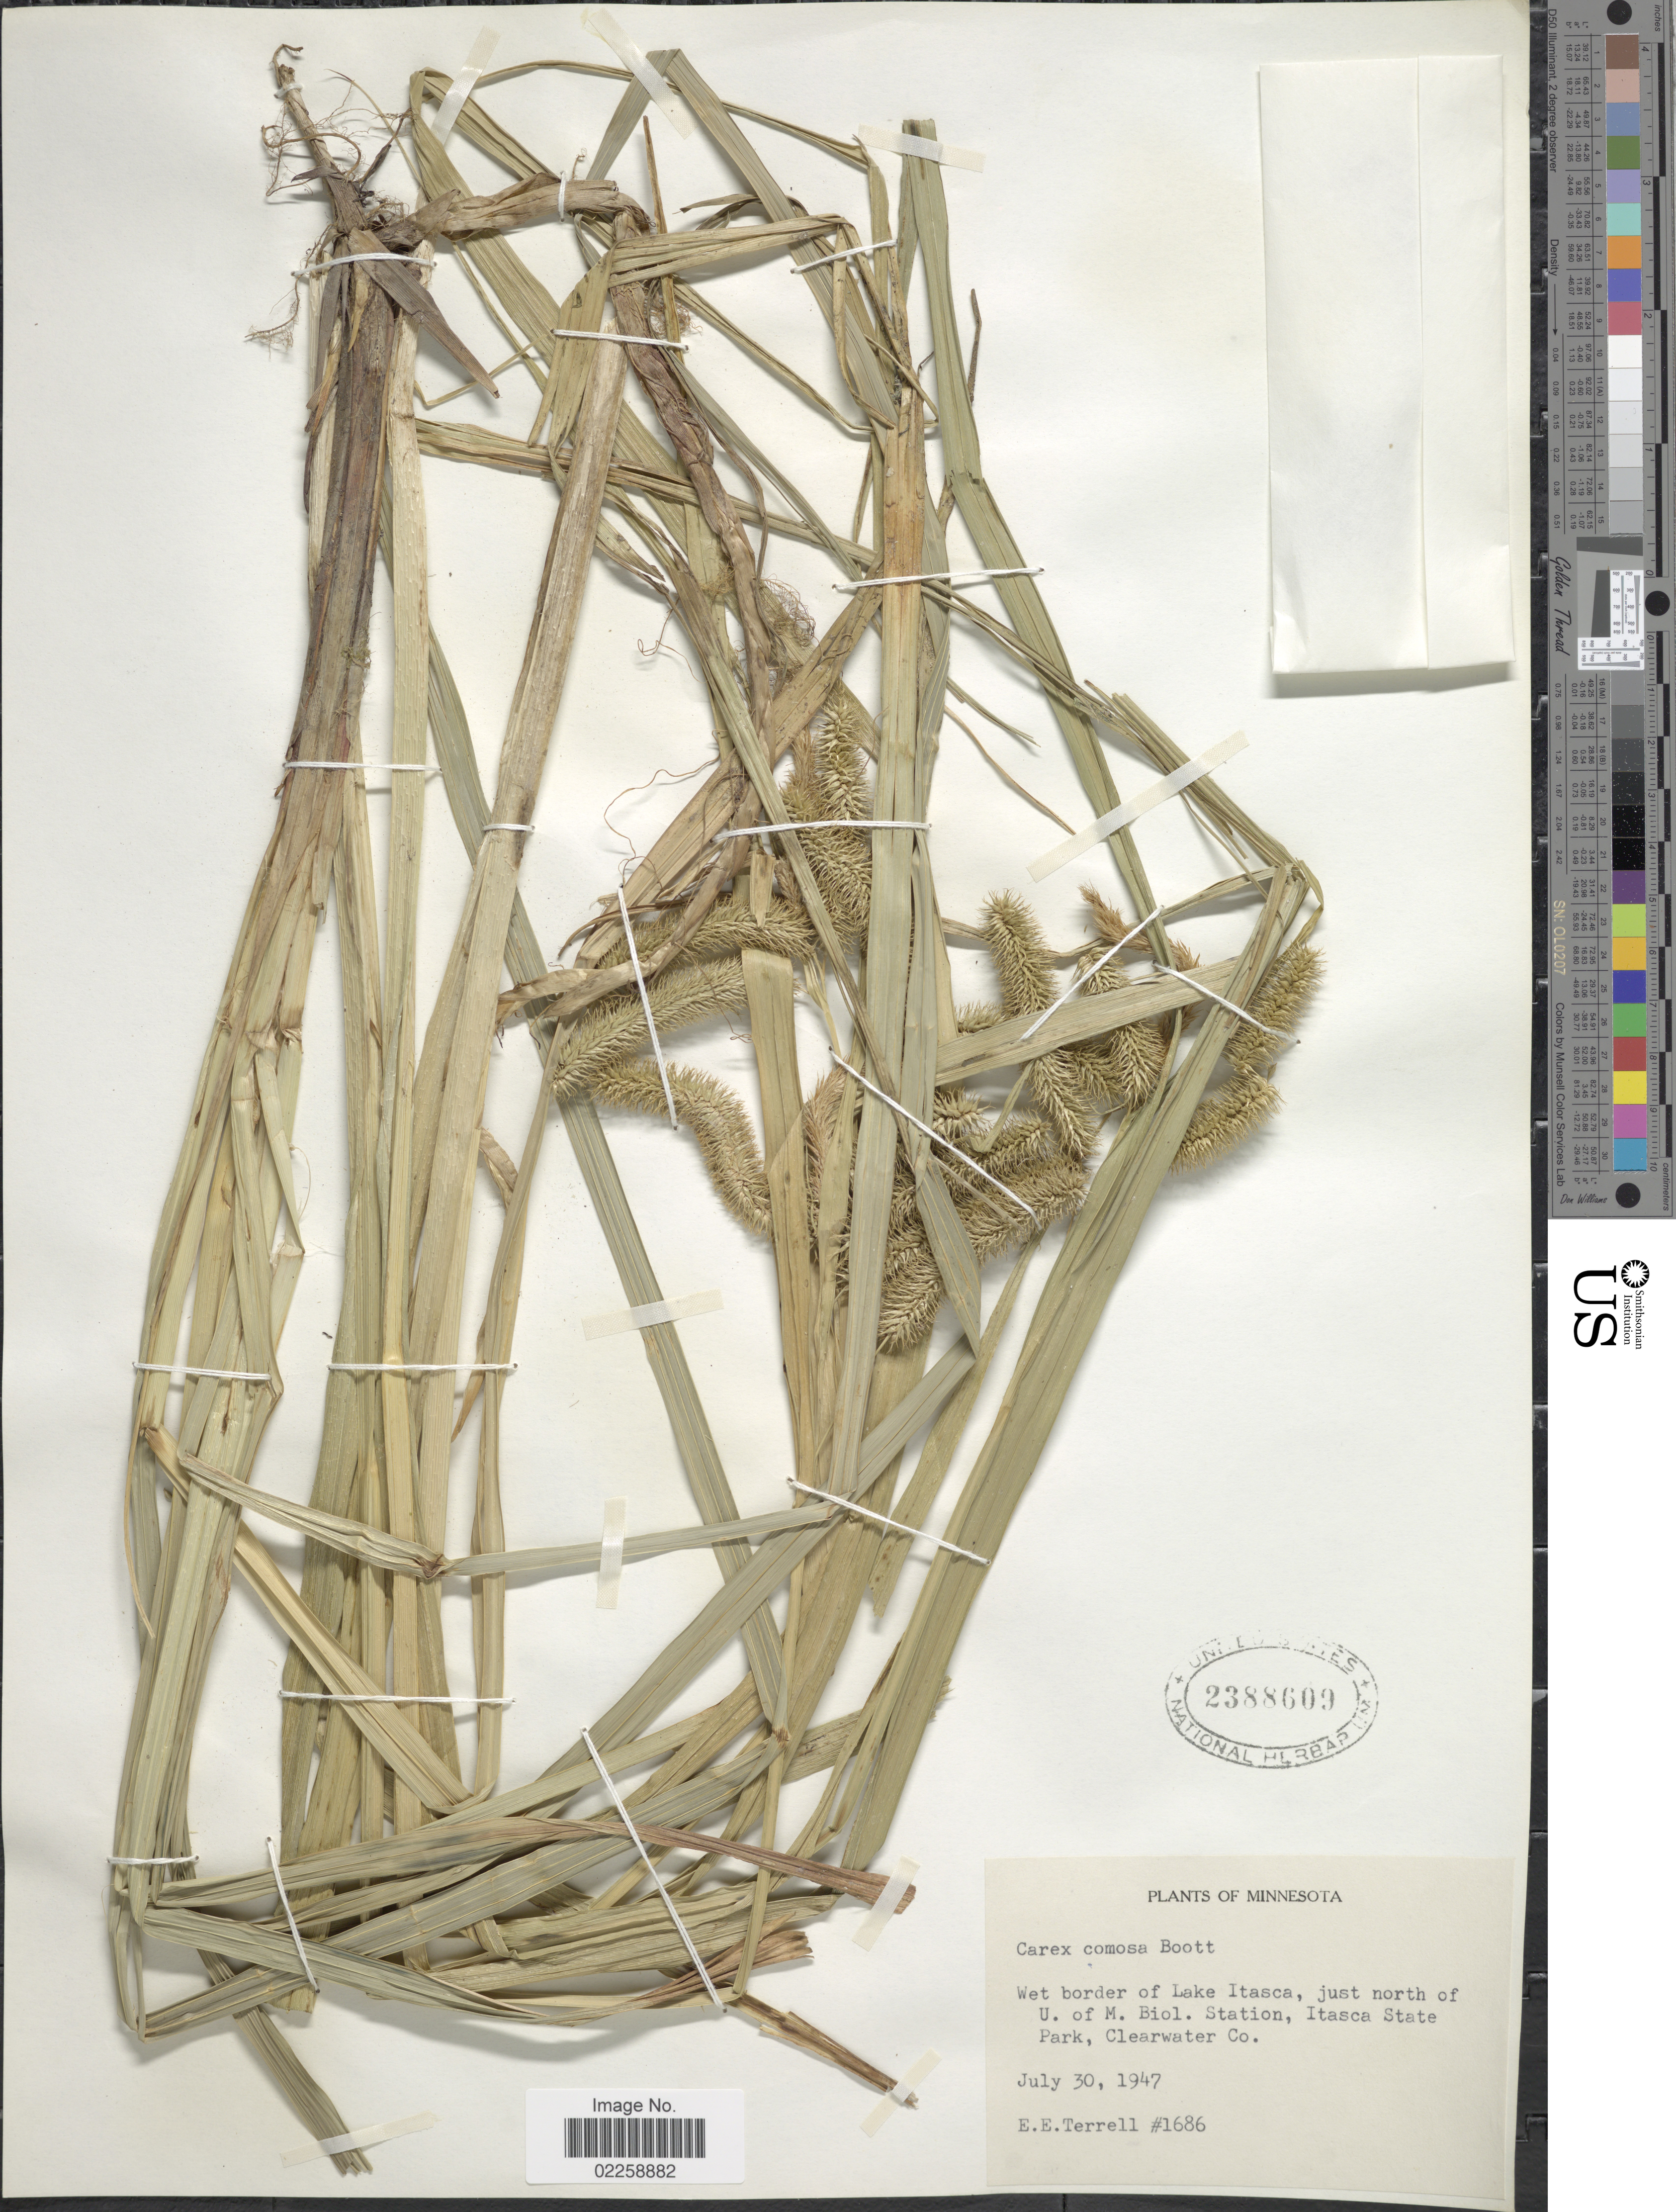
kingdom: Plantae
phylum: Tracheophyta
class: Liliopsida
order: Poales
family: Cyperaceae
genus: Carex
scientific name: Carex comosa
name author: Boott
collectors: E. E. Terrell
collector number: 1686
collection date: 1947-07-30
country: United States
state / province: Minnesota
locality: Wet border of Lake Itasca, just north of U. of M. Biol. Station, Itasca State Park, Clearwater Co.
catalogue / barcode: US 2388609